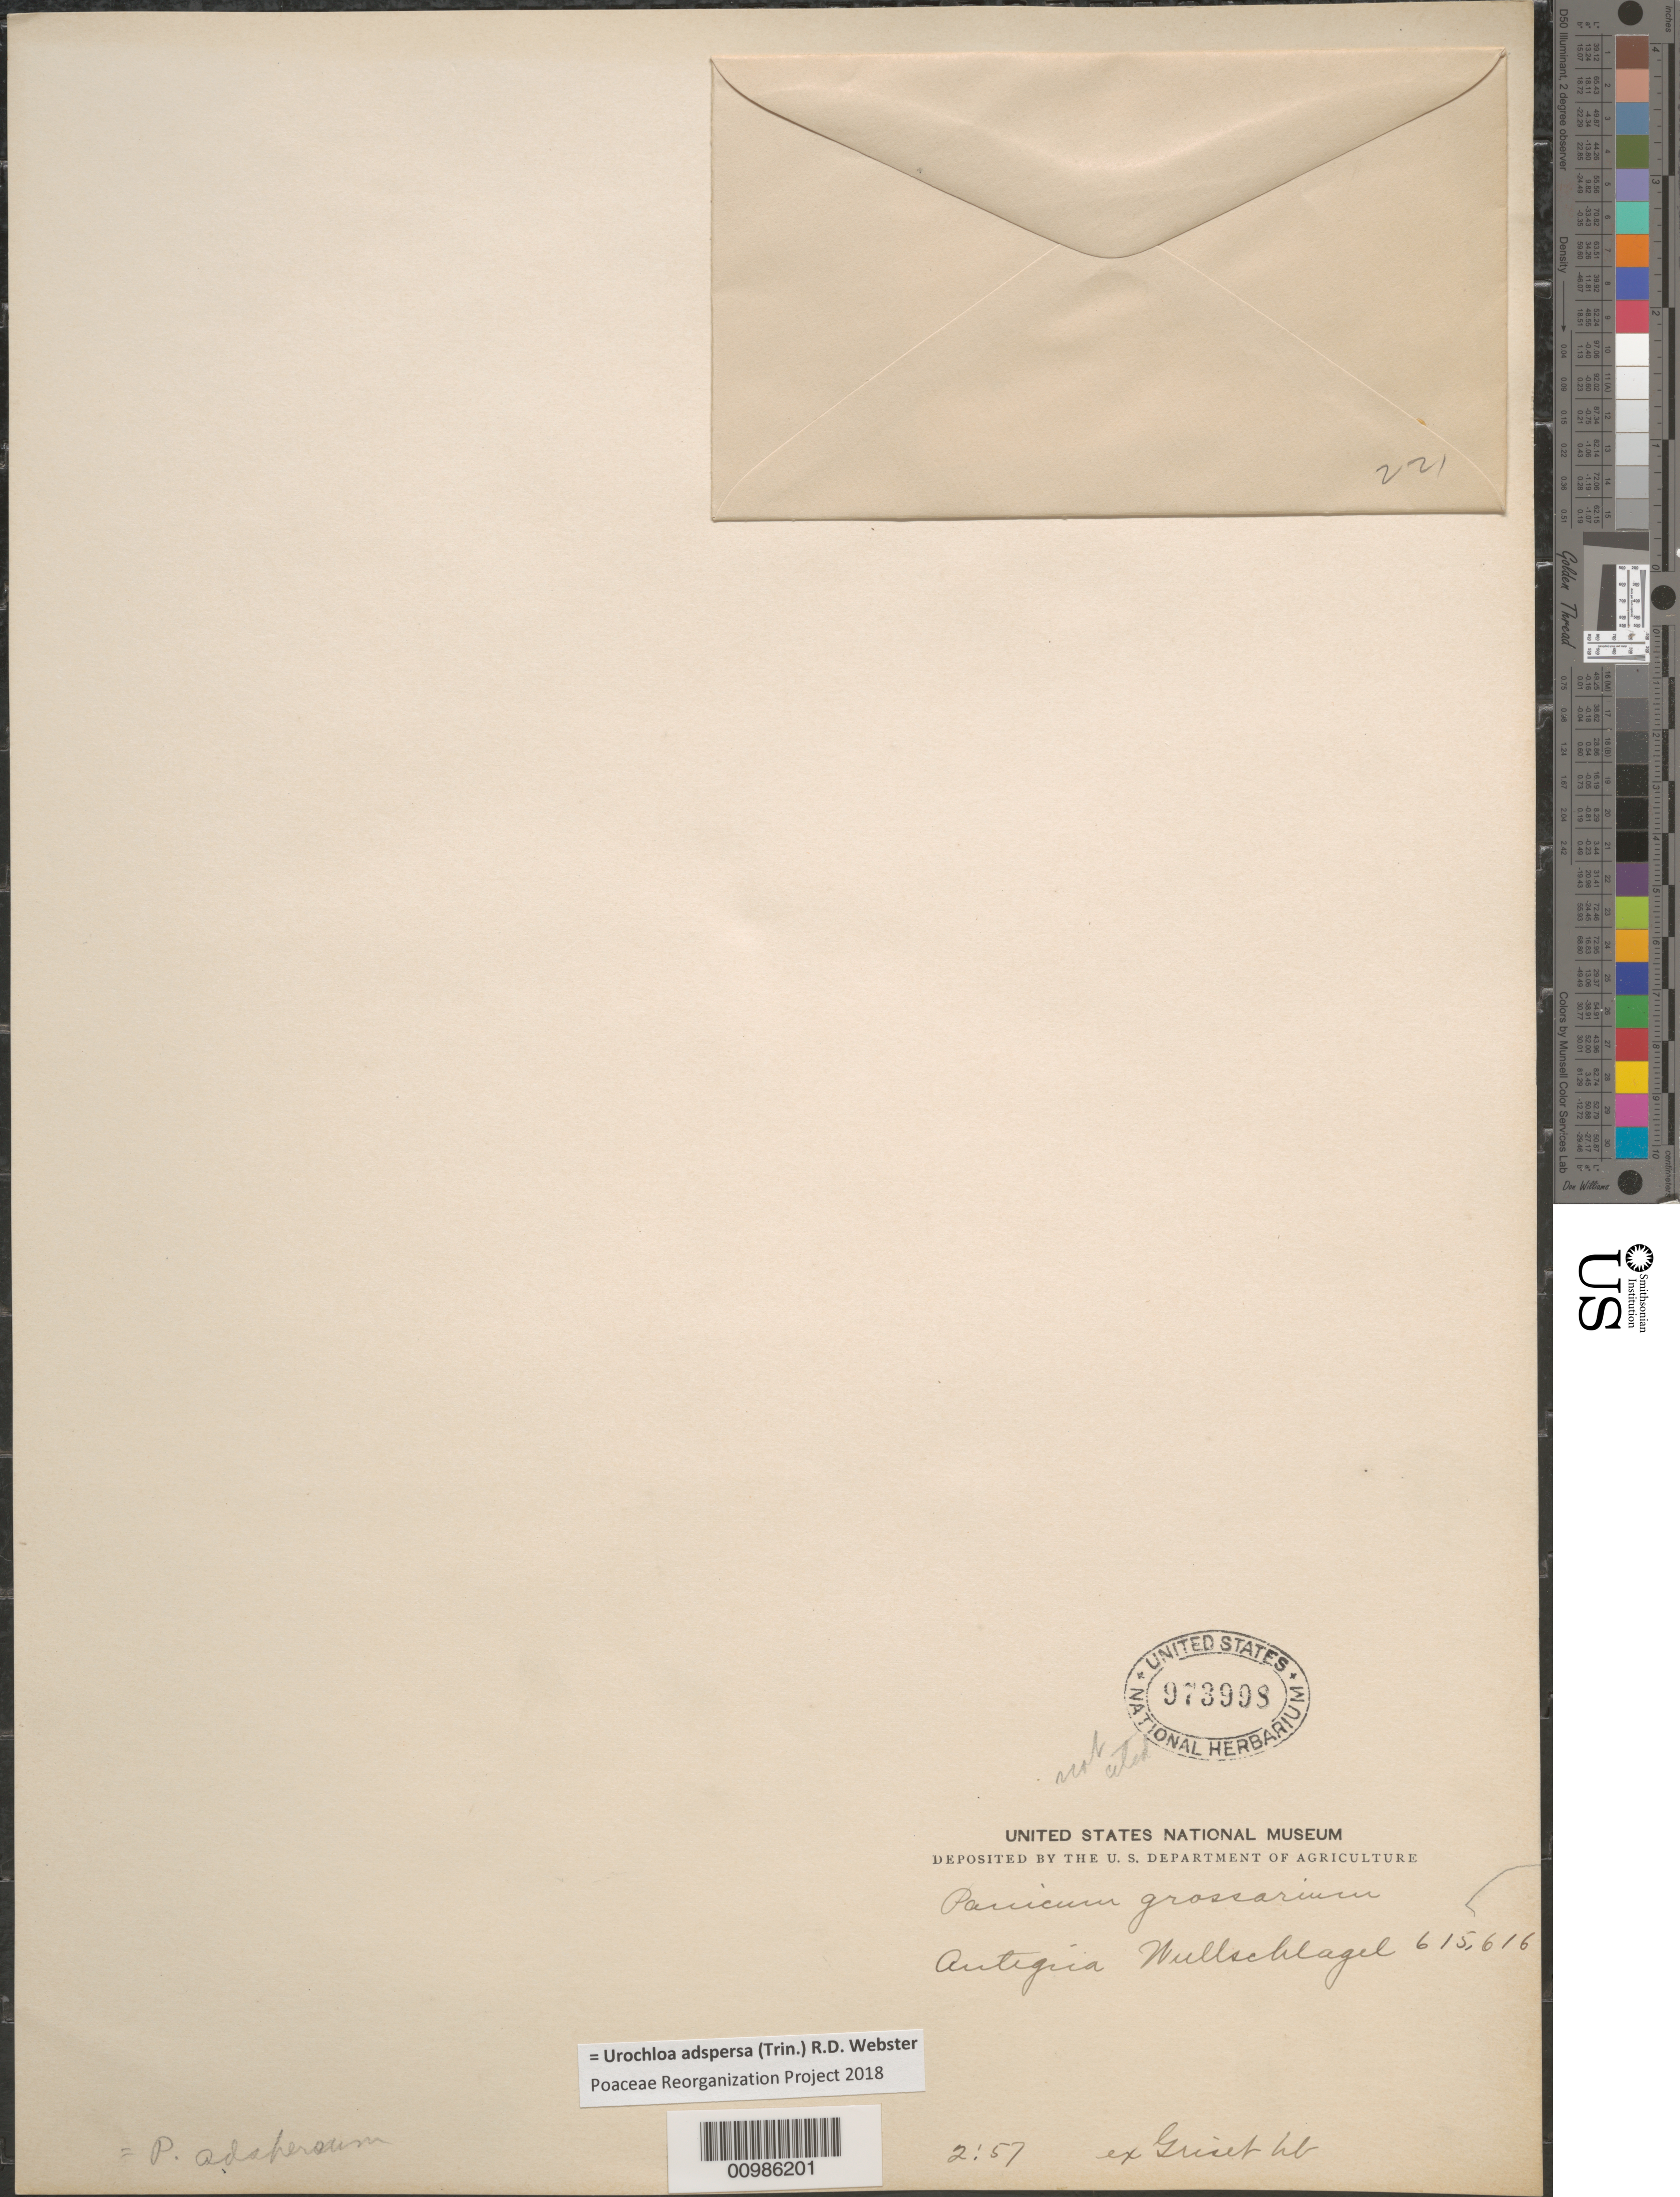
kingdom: Plantae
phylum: Tracheophyta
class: Liliopsida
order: Poales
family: Poaceae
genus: Brachiaria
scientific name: Brachiaria echinulata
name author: (Mez) Parodi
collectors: H. R. Wullschlaegel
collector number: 615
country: Antigua and Barbuda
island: Antigua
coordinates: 0 N, 0 E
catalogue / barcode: US 973908